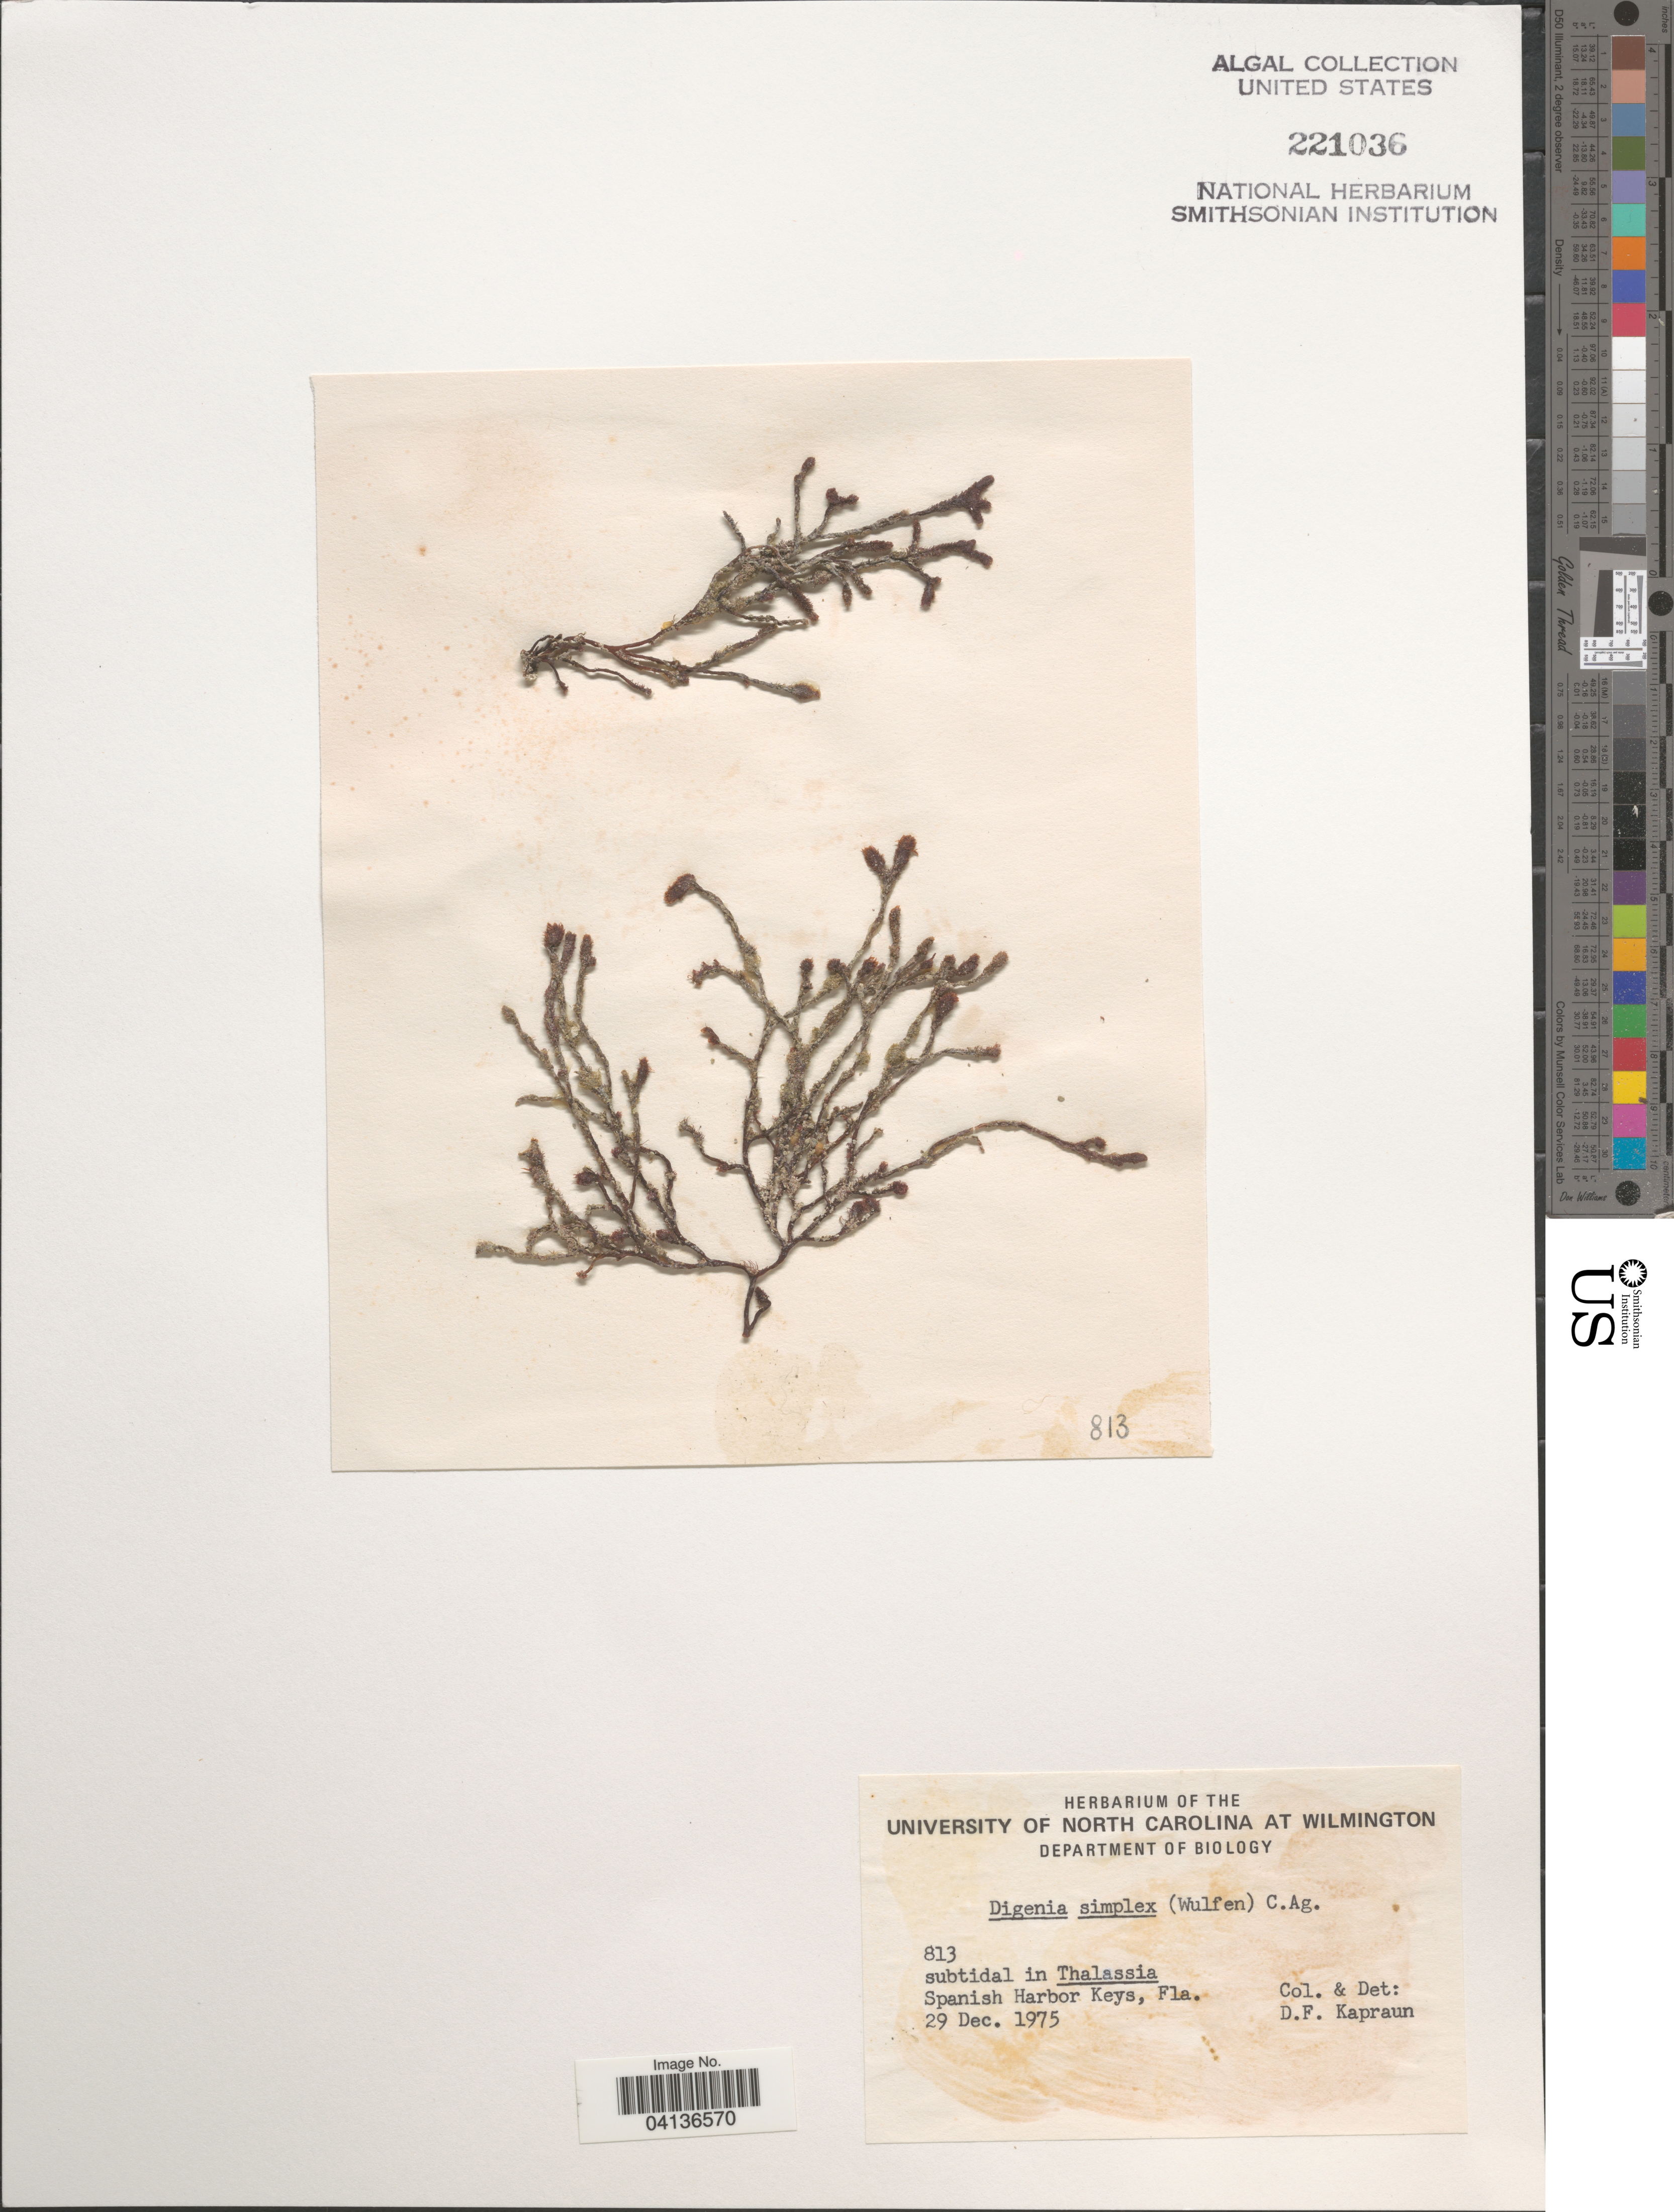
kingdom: Plantae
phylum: Rhodophyta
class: Florideophyceae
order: Ceramiales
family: Rhodomelaceae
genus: Digenea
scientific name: Digenea simplex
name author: (Wulfen) C. Agardh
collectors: D. F. Kapraun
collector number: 813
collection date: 1975-12-29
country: United States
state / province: Florida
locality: Spanish Harbor Keys. Subtidal in Thalassia.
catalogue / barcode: US 221036